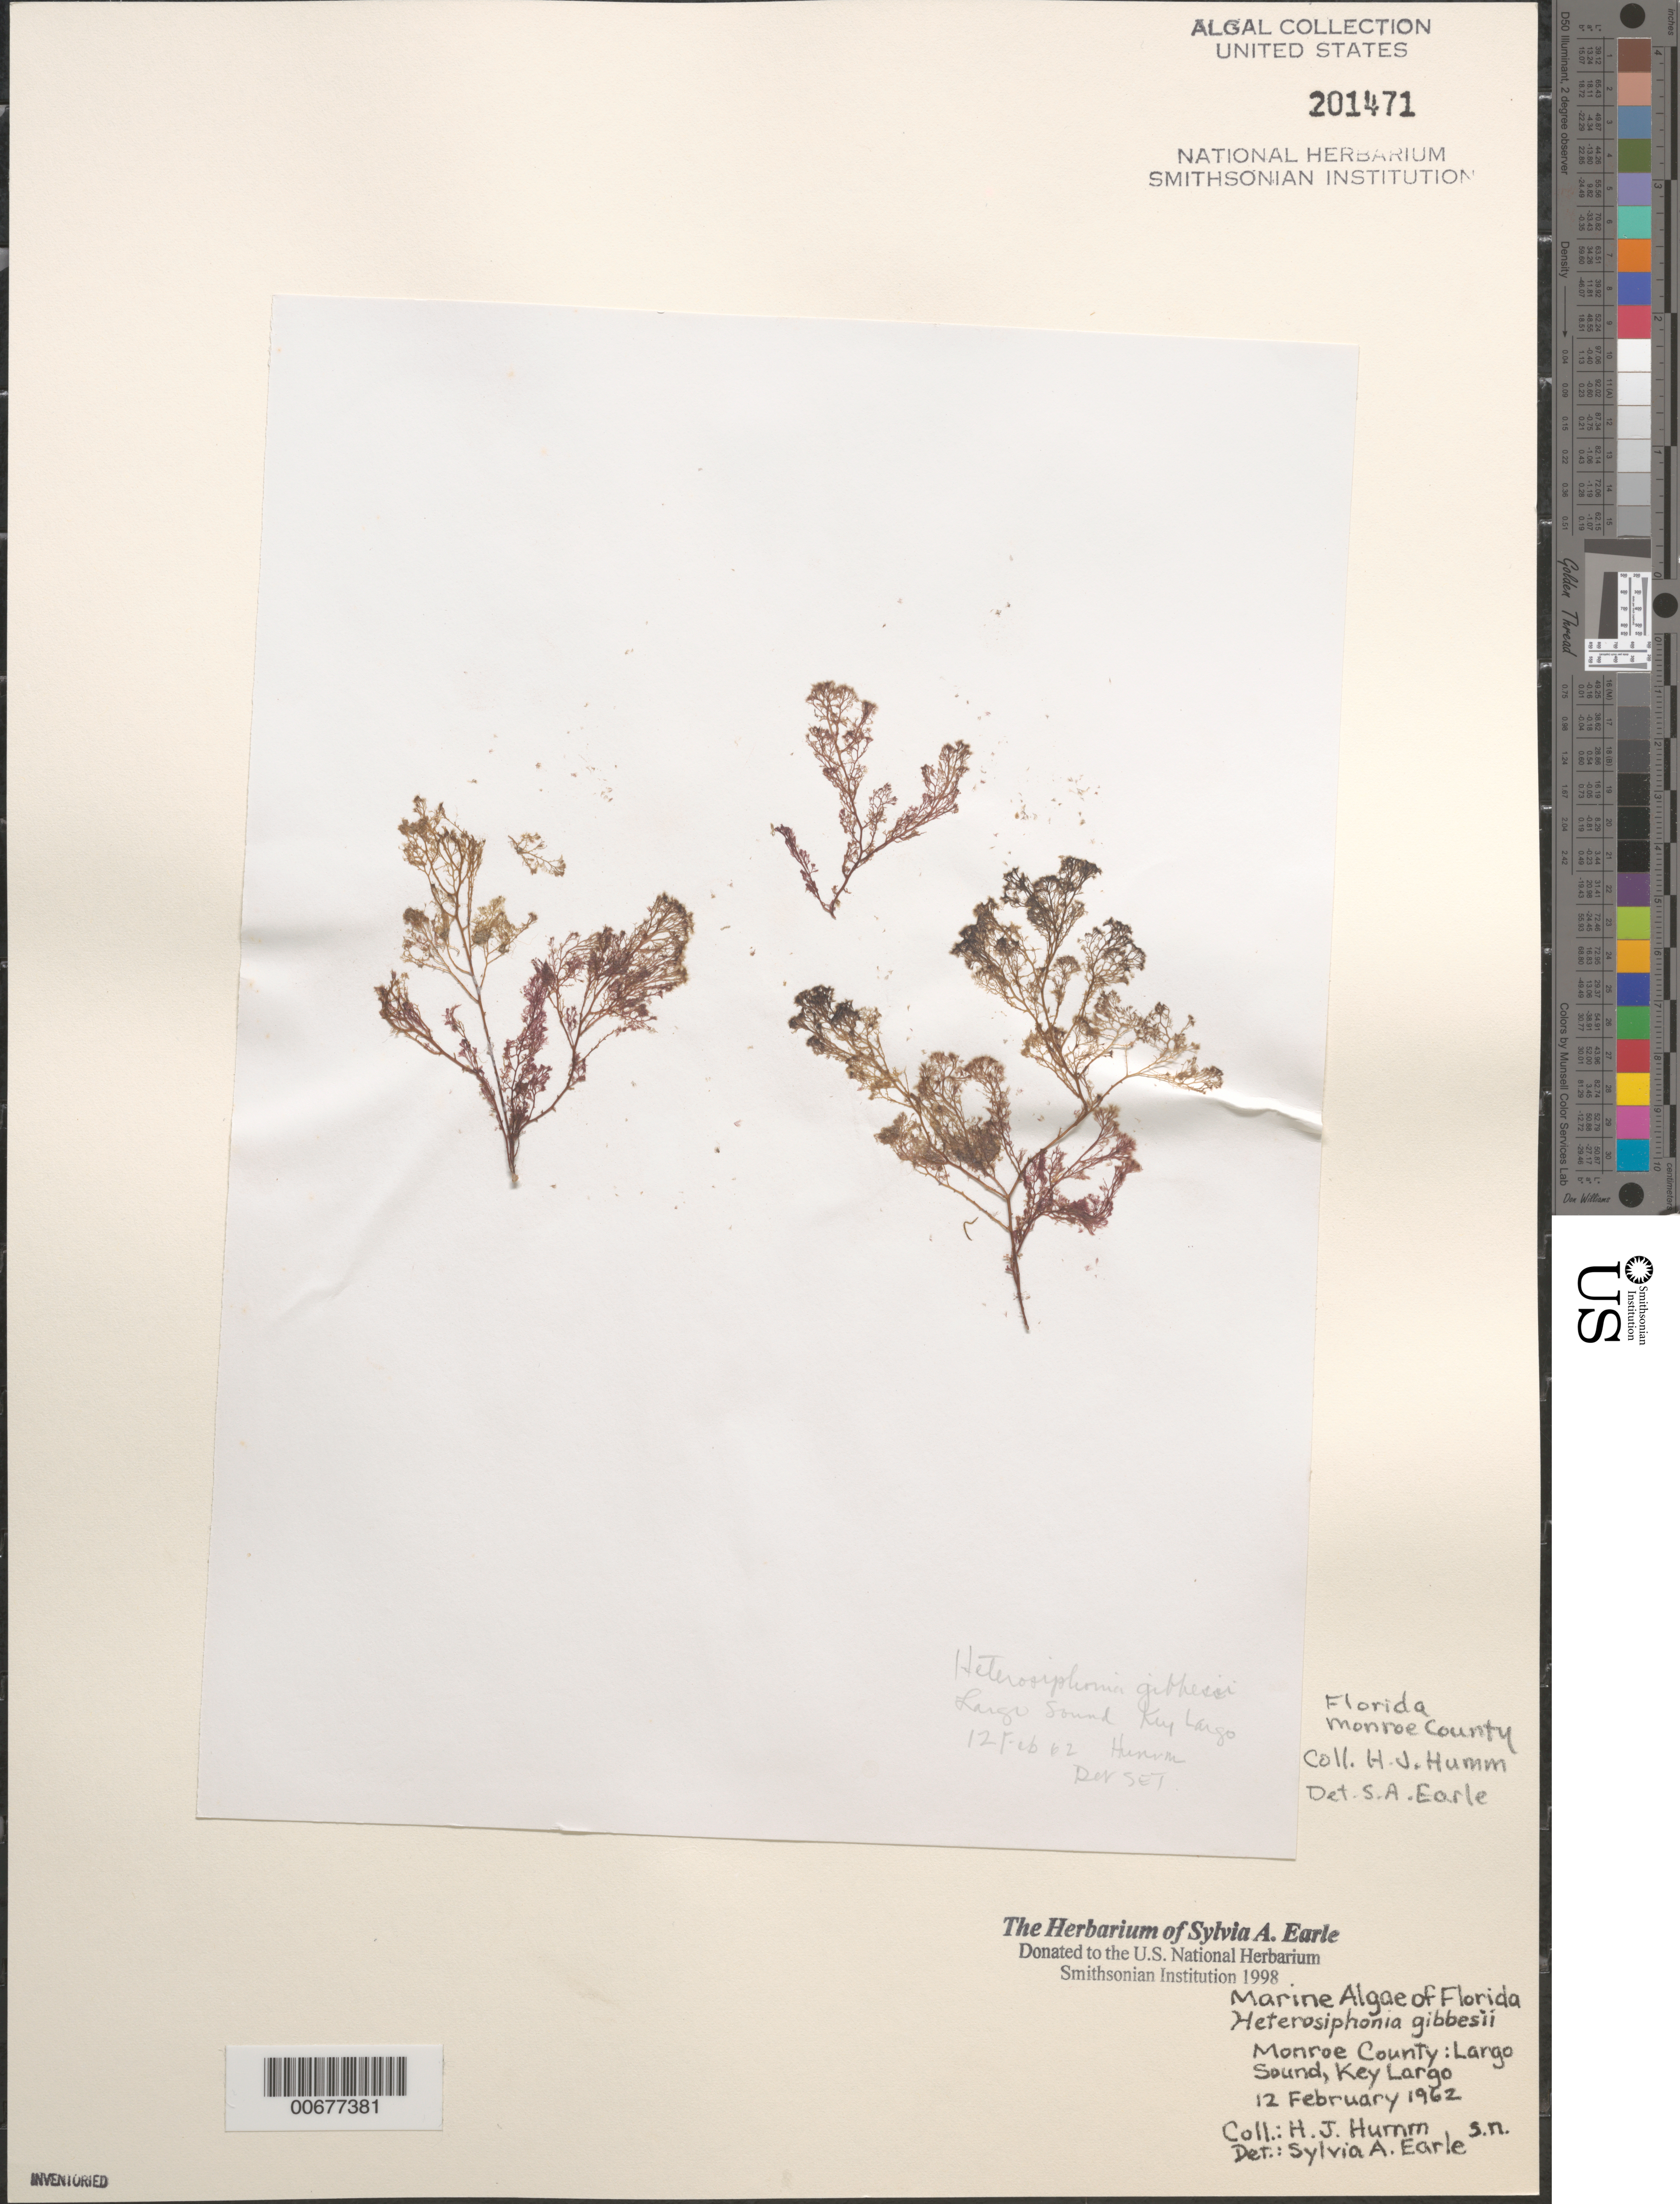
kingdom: Plantae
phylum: Rhodophyta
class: Florideophyceae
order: Ceramiales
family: Dasyaceae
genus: Heterosiphonia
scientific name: Heterosiphonia gibbesii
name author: (Harv.)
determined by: Earle, S. A.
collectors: H. J. Humm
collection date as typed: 12 Feb 1962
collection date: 1962-02-12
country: United States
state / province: Florida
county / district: Monroe County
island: Key Largo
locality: Key Largo Sound (Largo Sound)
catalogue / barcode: US 201471